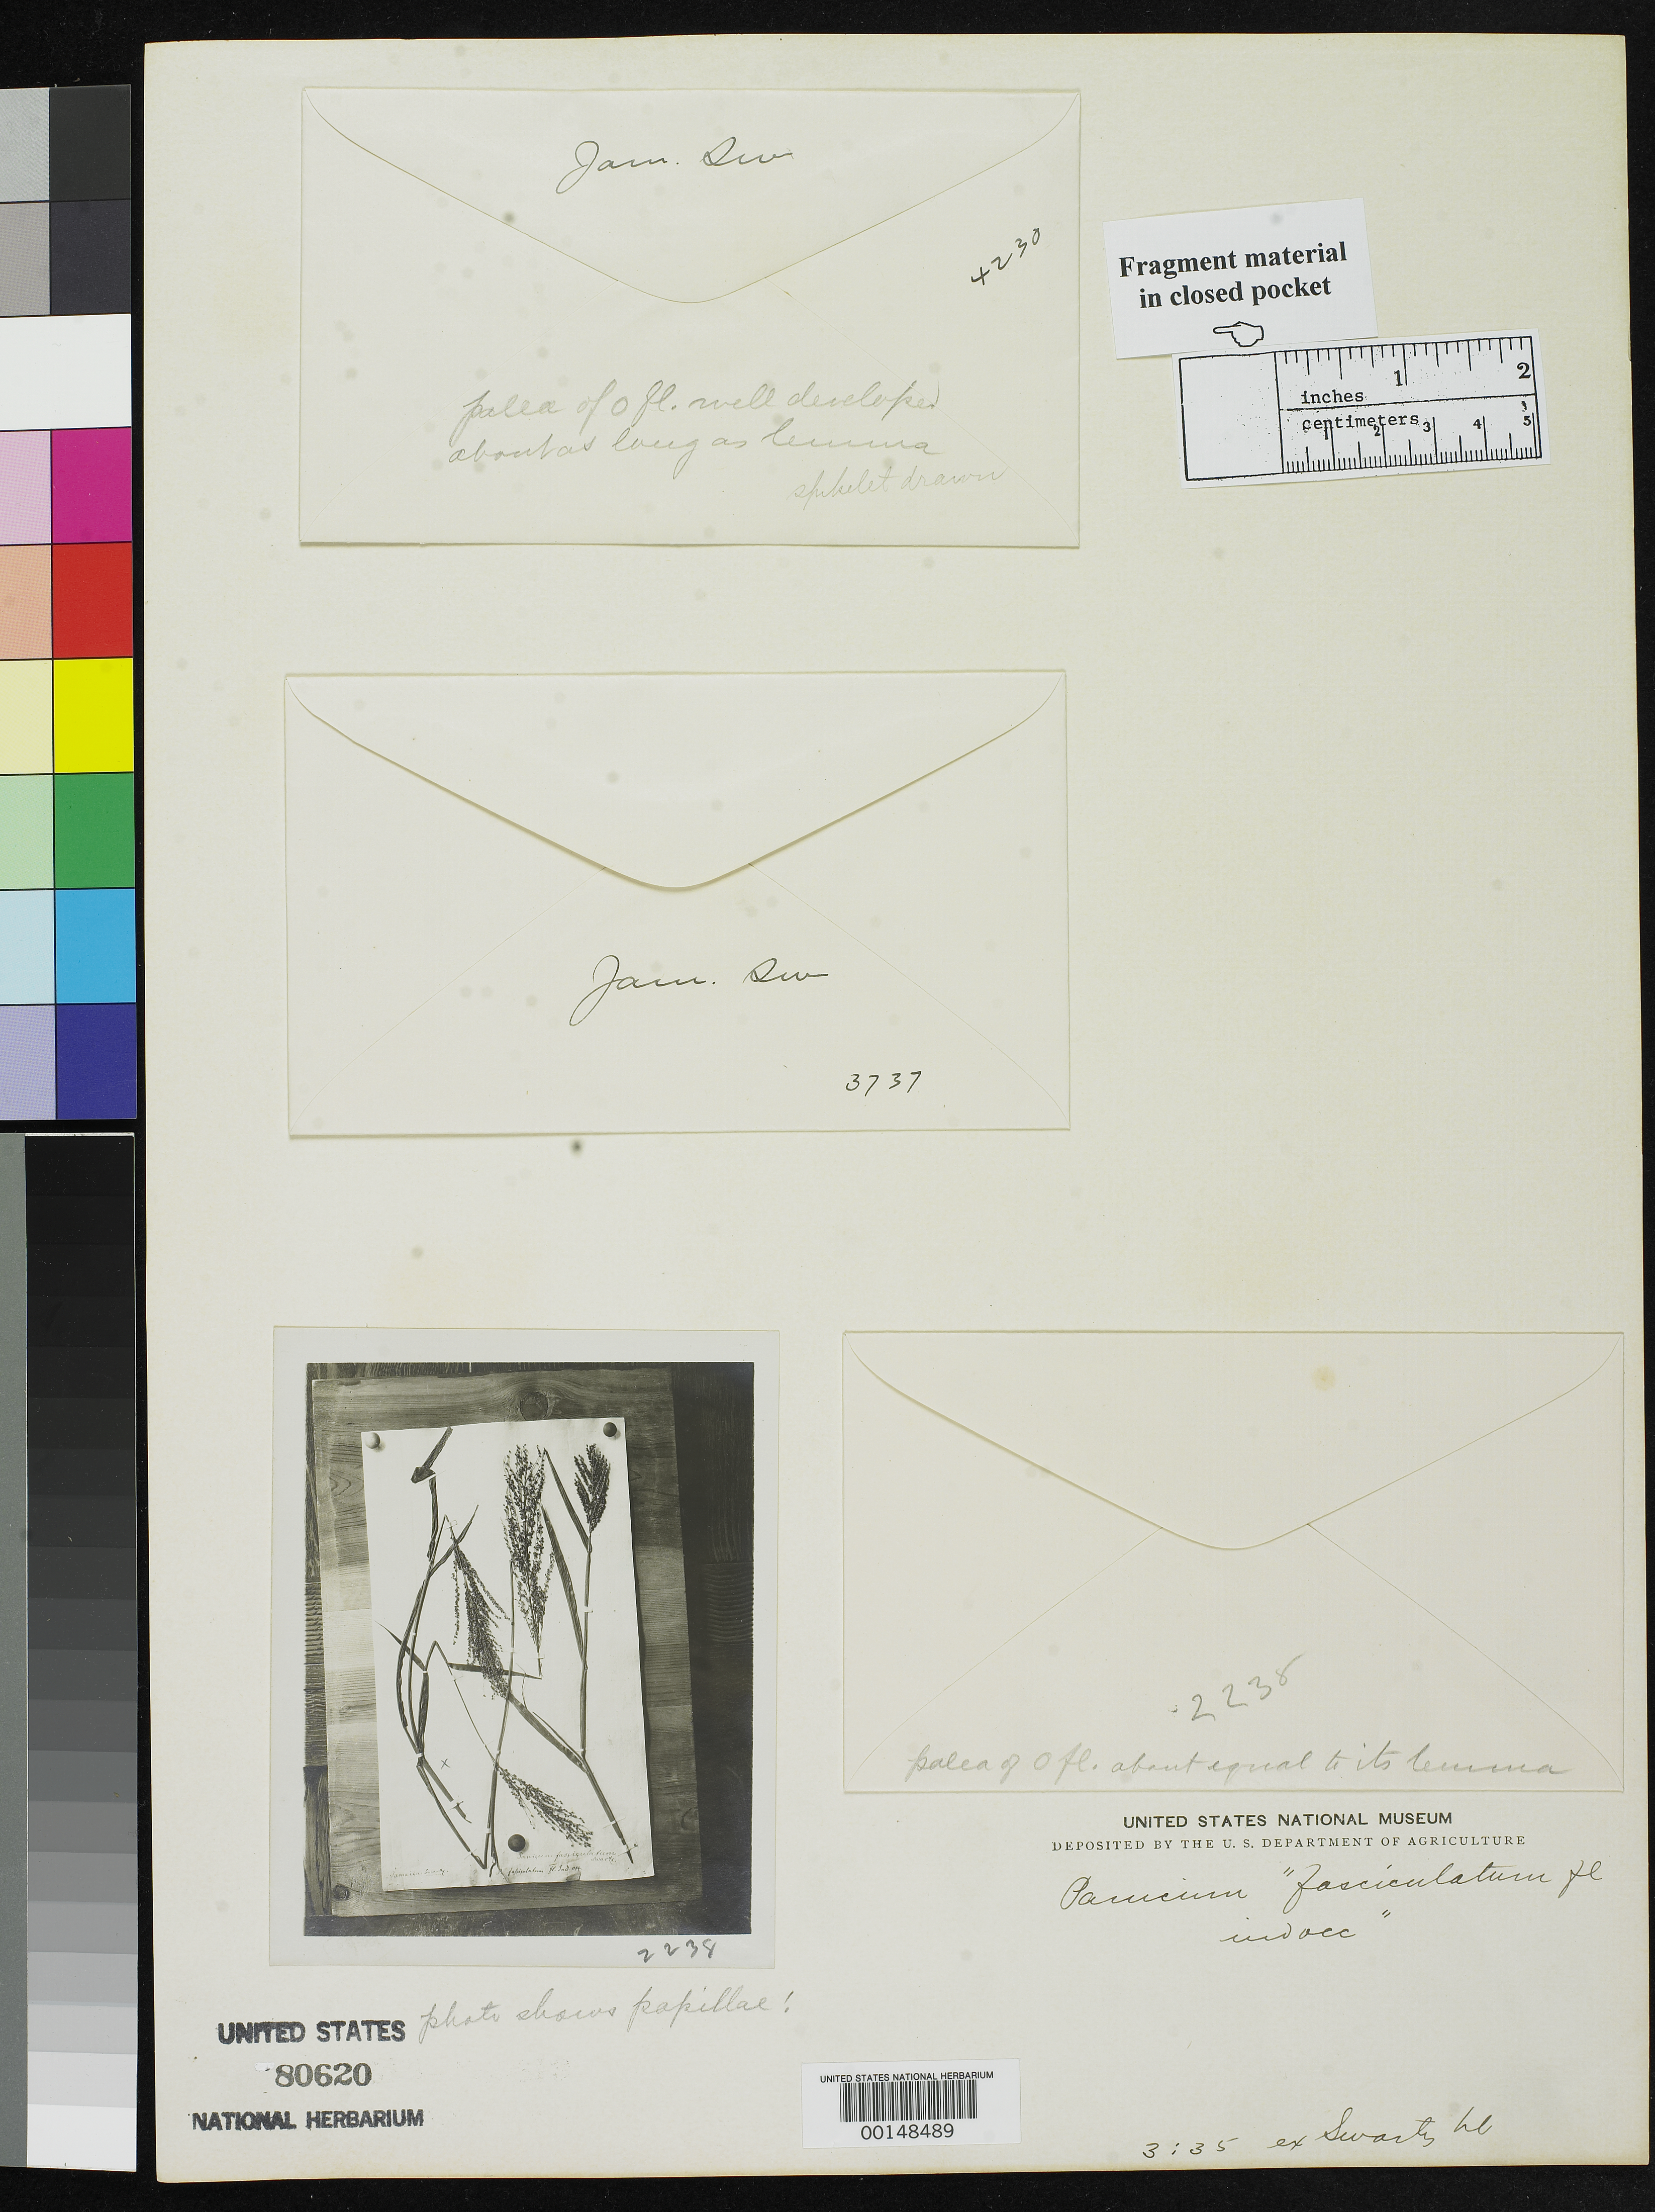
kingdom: Plantae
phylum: Tracheophyta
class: Liliopsida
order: Poales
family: Poaceae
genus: Panicum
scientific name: Panicum fasciculatum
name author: Sw.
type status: Type Fragment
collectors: O. P. Swartz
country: Jamaica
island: Greater Antilles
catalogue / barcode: US 80620